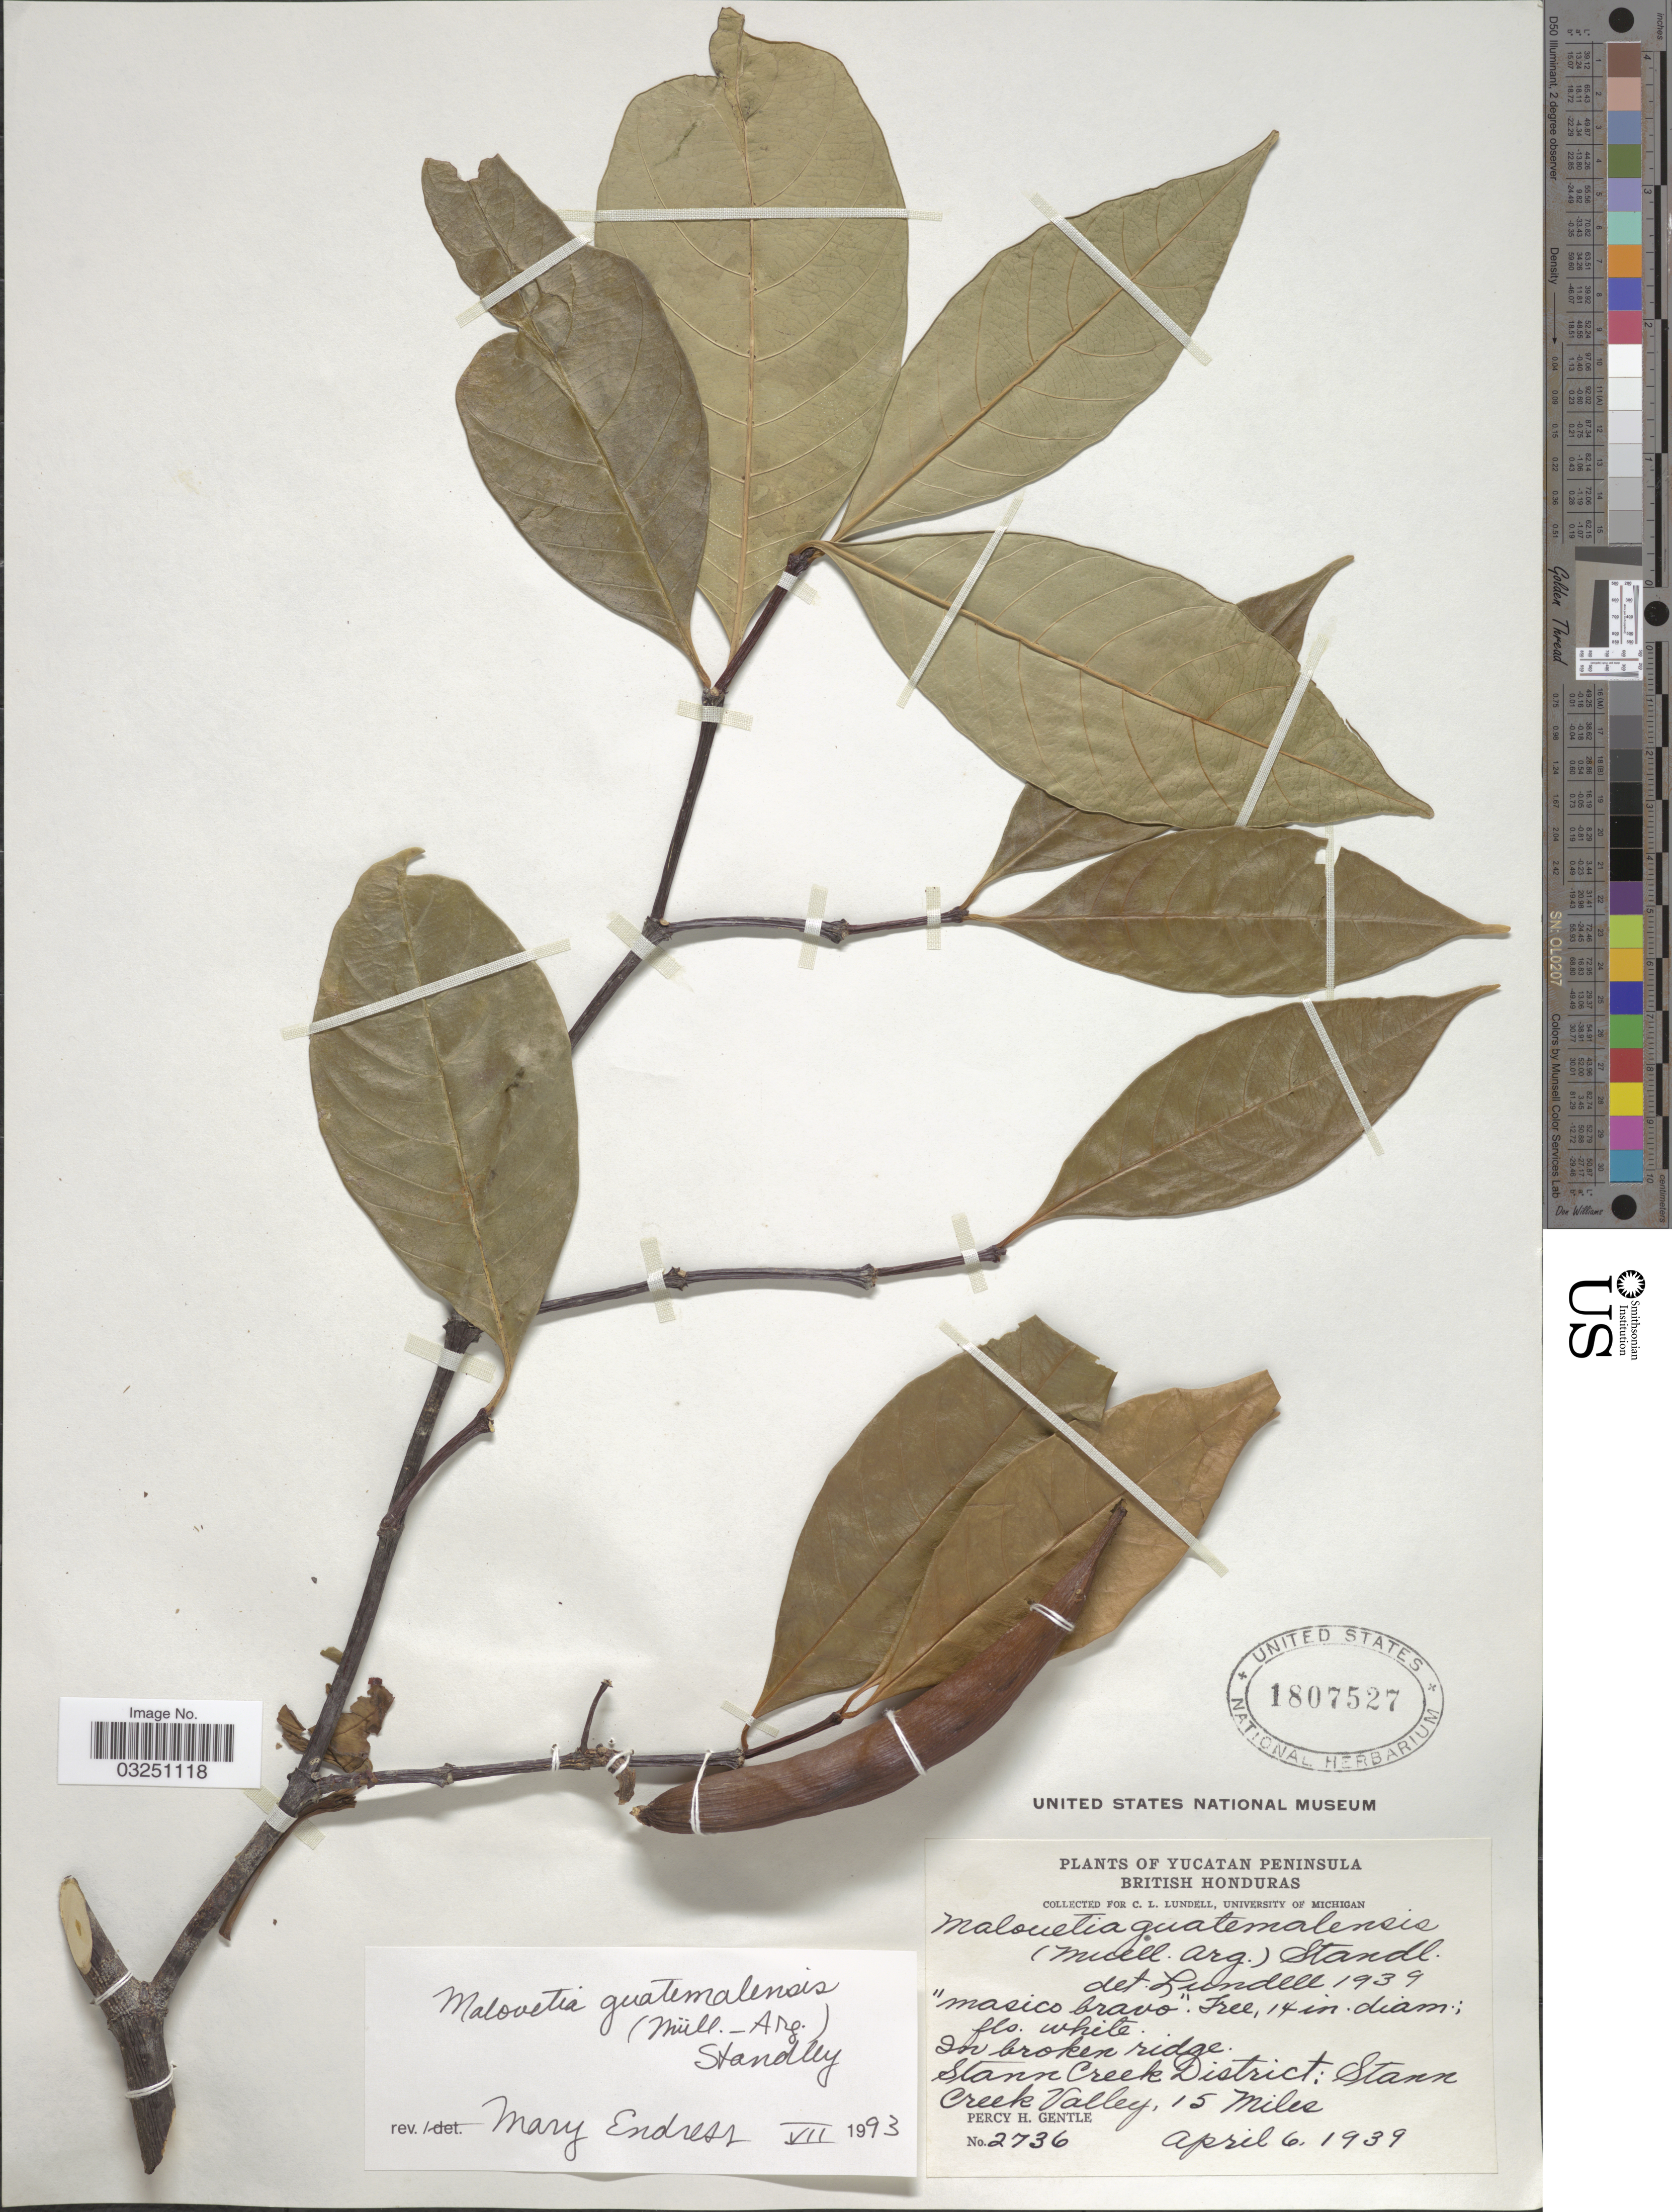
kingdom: Plantae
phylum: Tracheophyta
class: Magnoliopsida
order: Gentianales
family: Apocynaceae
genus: Malouetia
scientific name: Malouetia guatemalensis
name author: (Müll. Arg.) Standl.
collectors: P. H. Gentle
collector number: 2736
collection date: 1939-04-06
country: Belize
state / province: Stann Creek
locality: British Honduras, Stann Creek District: Stann Creek Valley, 15miles.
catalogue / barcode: US 1807527